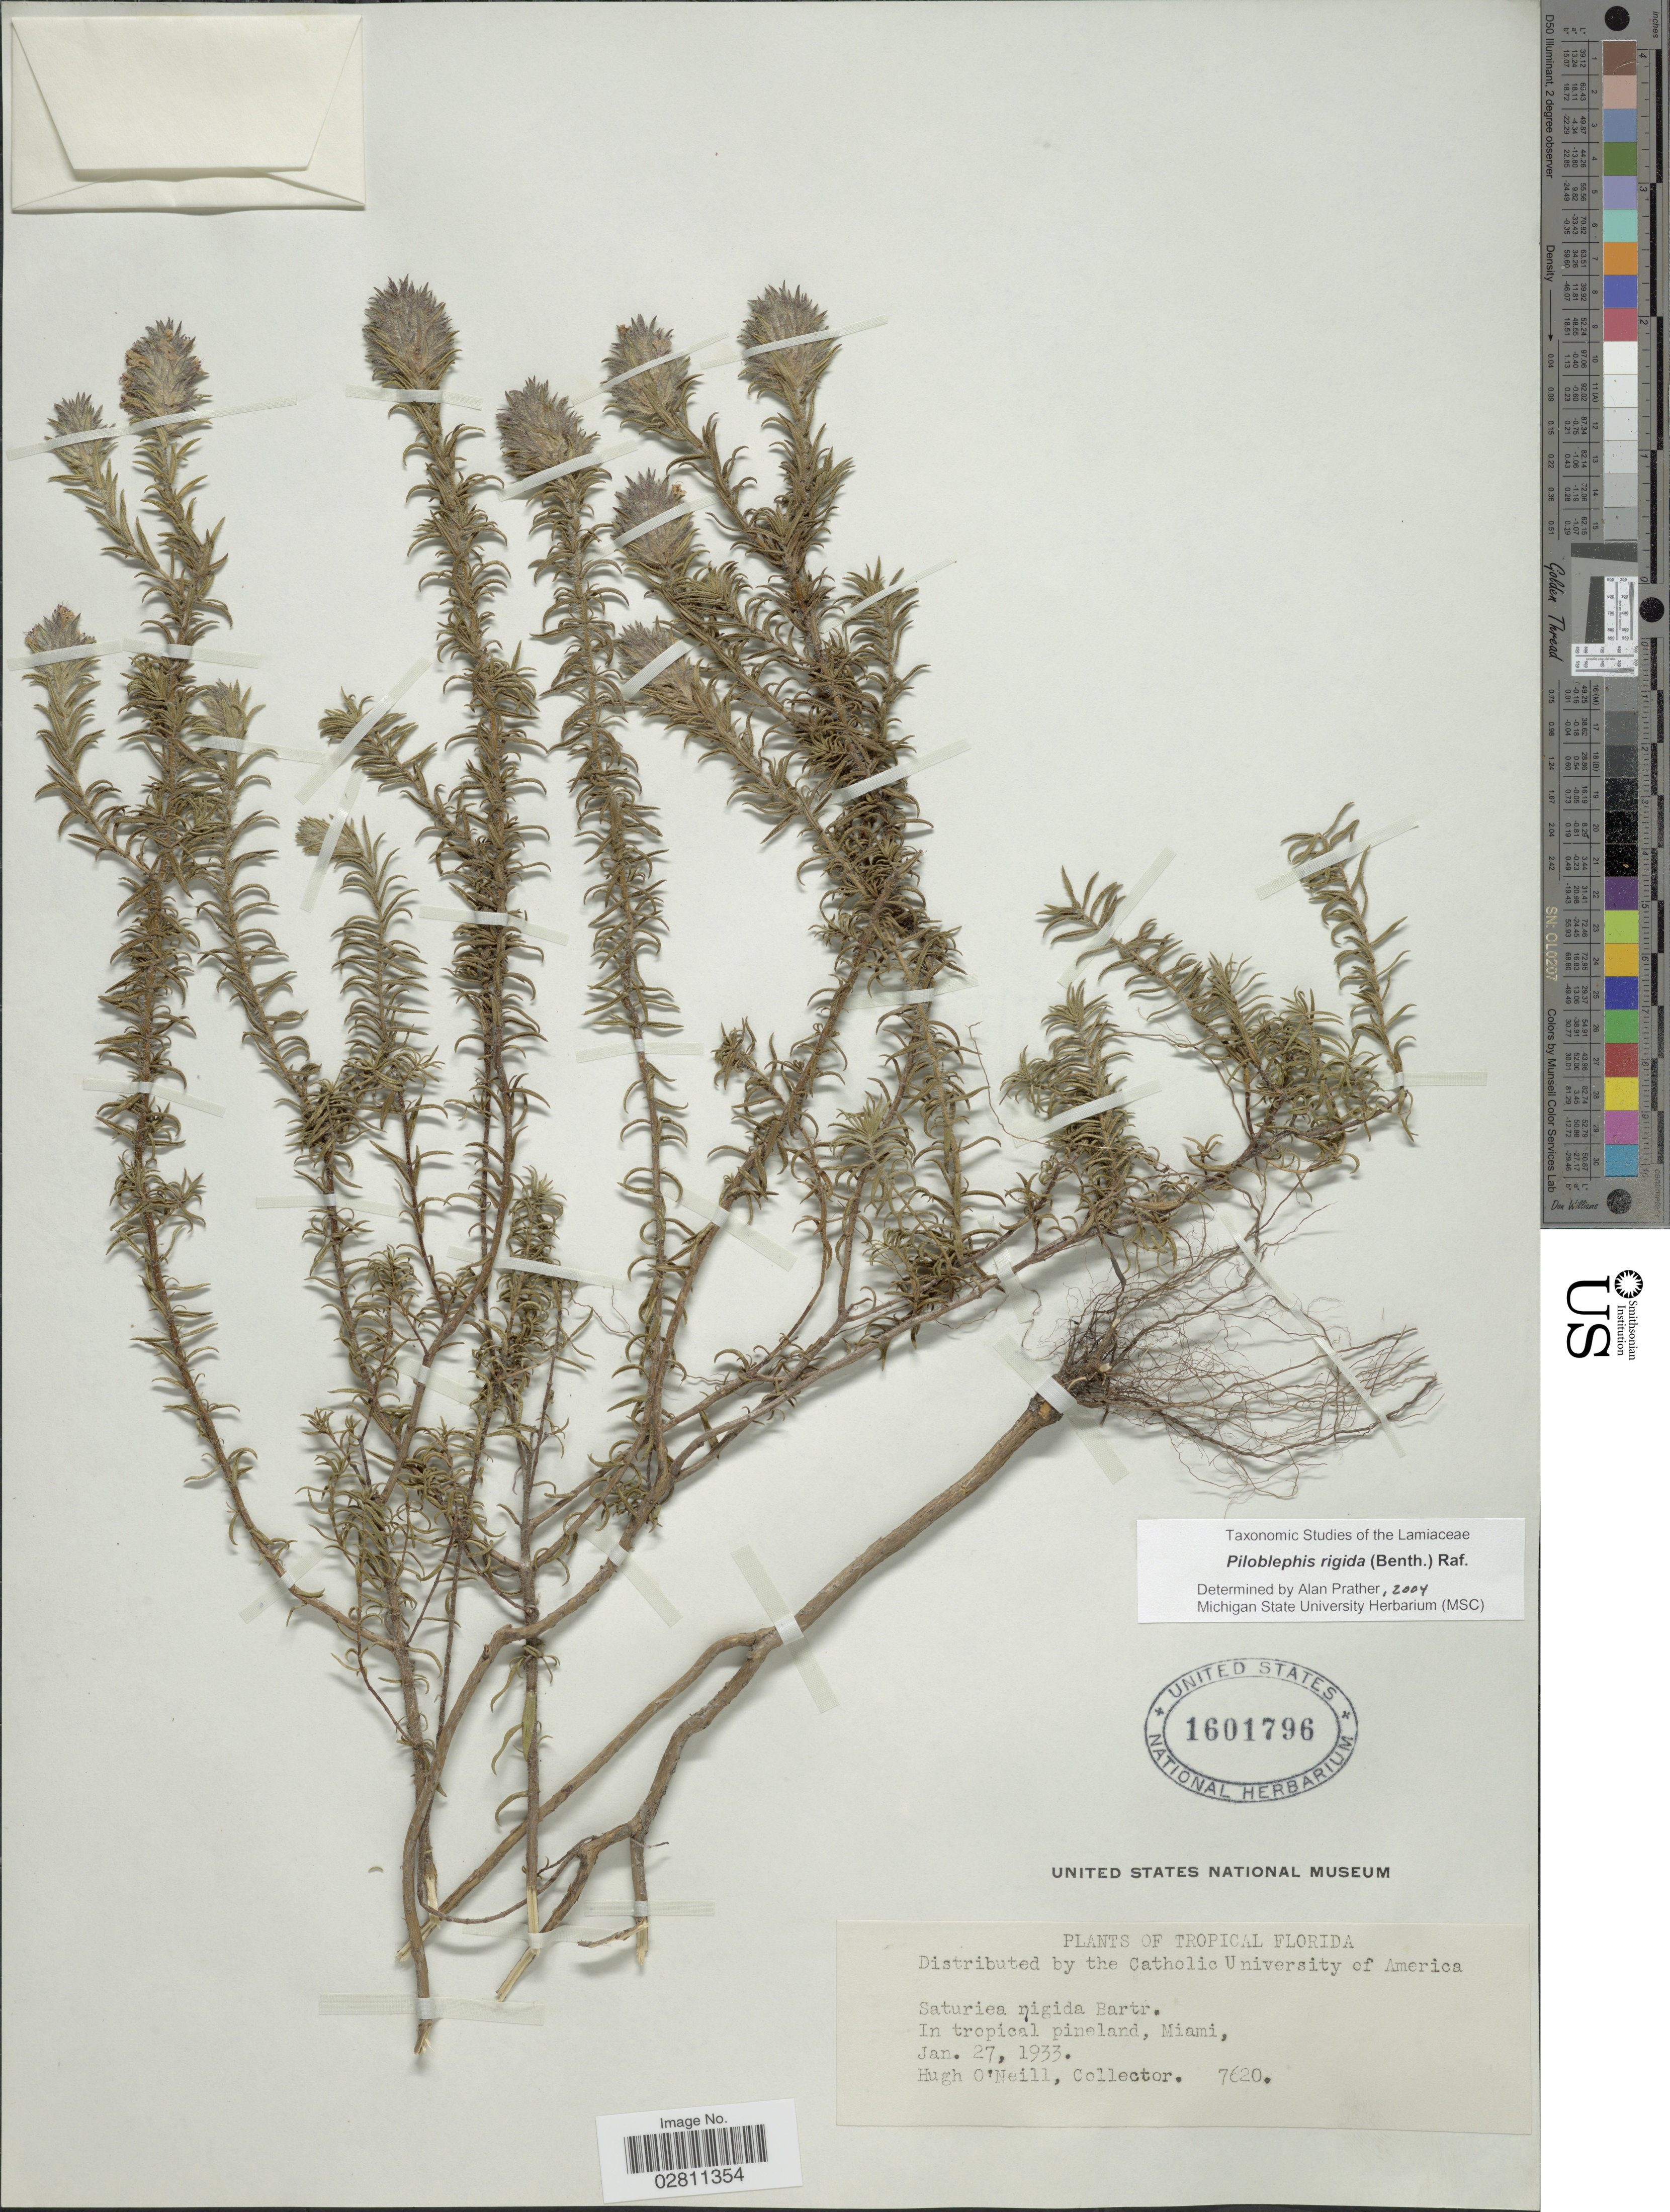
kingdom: Plantae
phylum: Tracheophyta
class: Magnoliopsida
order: Lamiales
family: Lamiaceae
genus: Piloblephis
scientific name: Piloblephis rigida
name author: (Bartram ex Benth.) Raf.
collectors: H. O'Neill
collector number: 7620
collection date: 1933-01-27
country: United States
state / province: Florida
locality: Tropical Florida. In tropical pineland, Miami.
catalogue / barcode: US 1601796